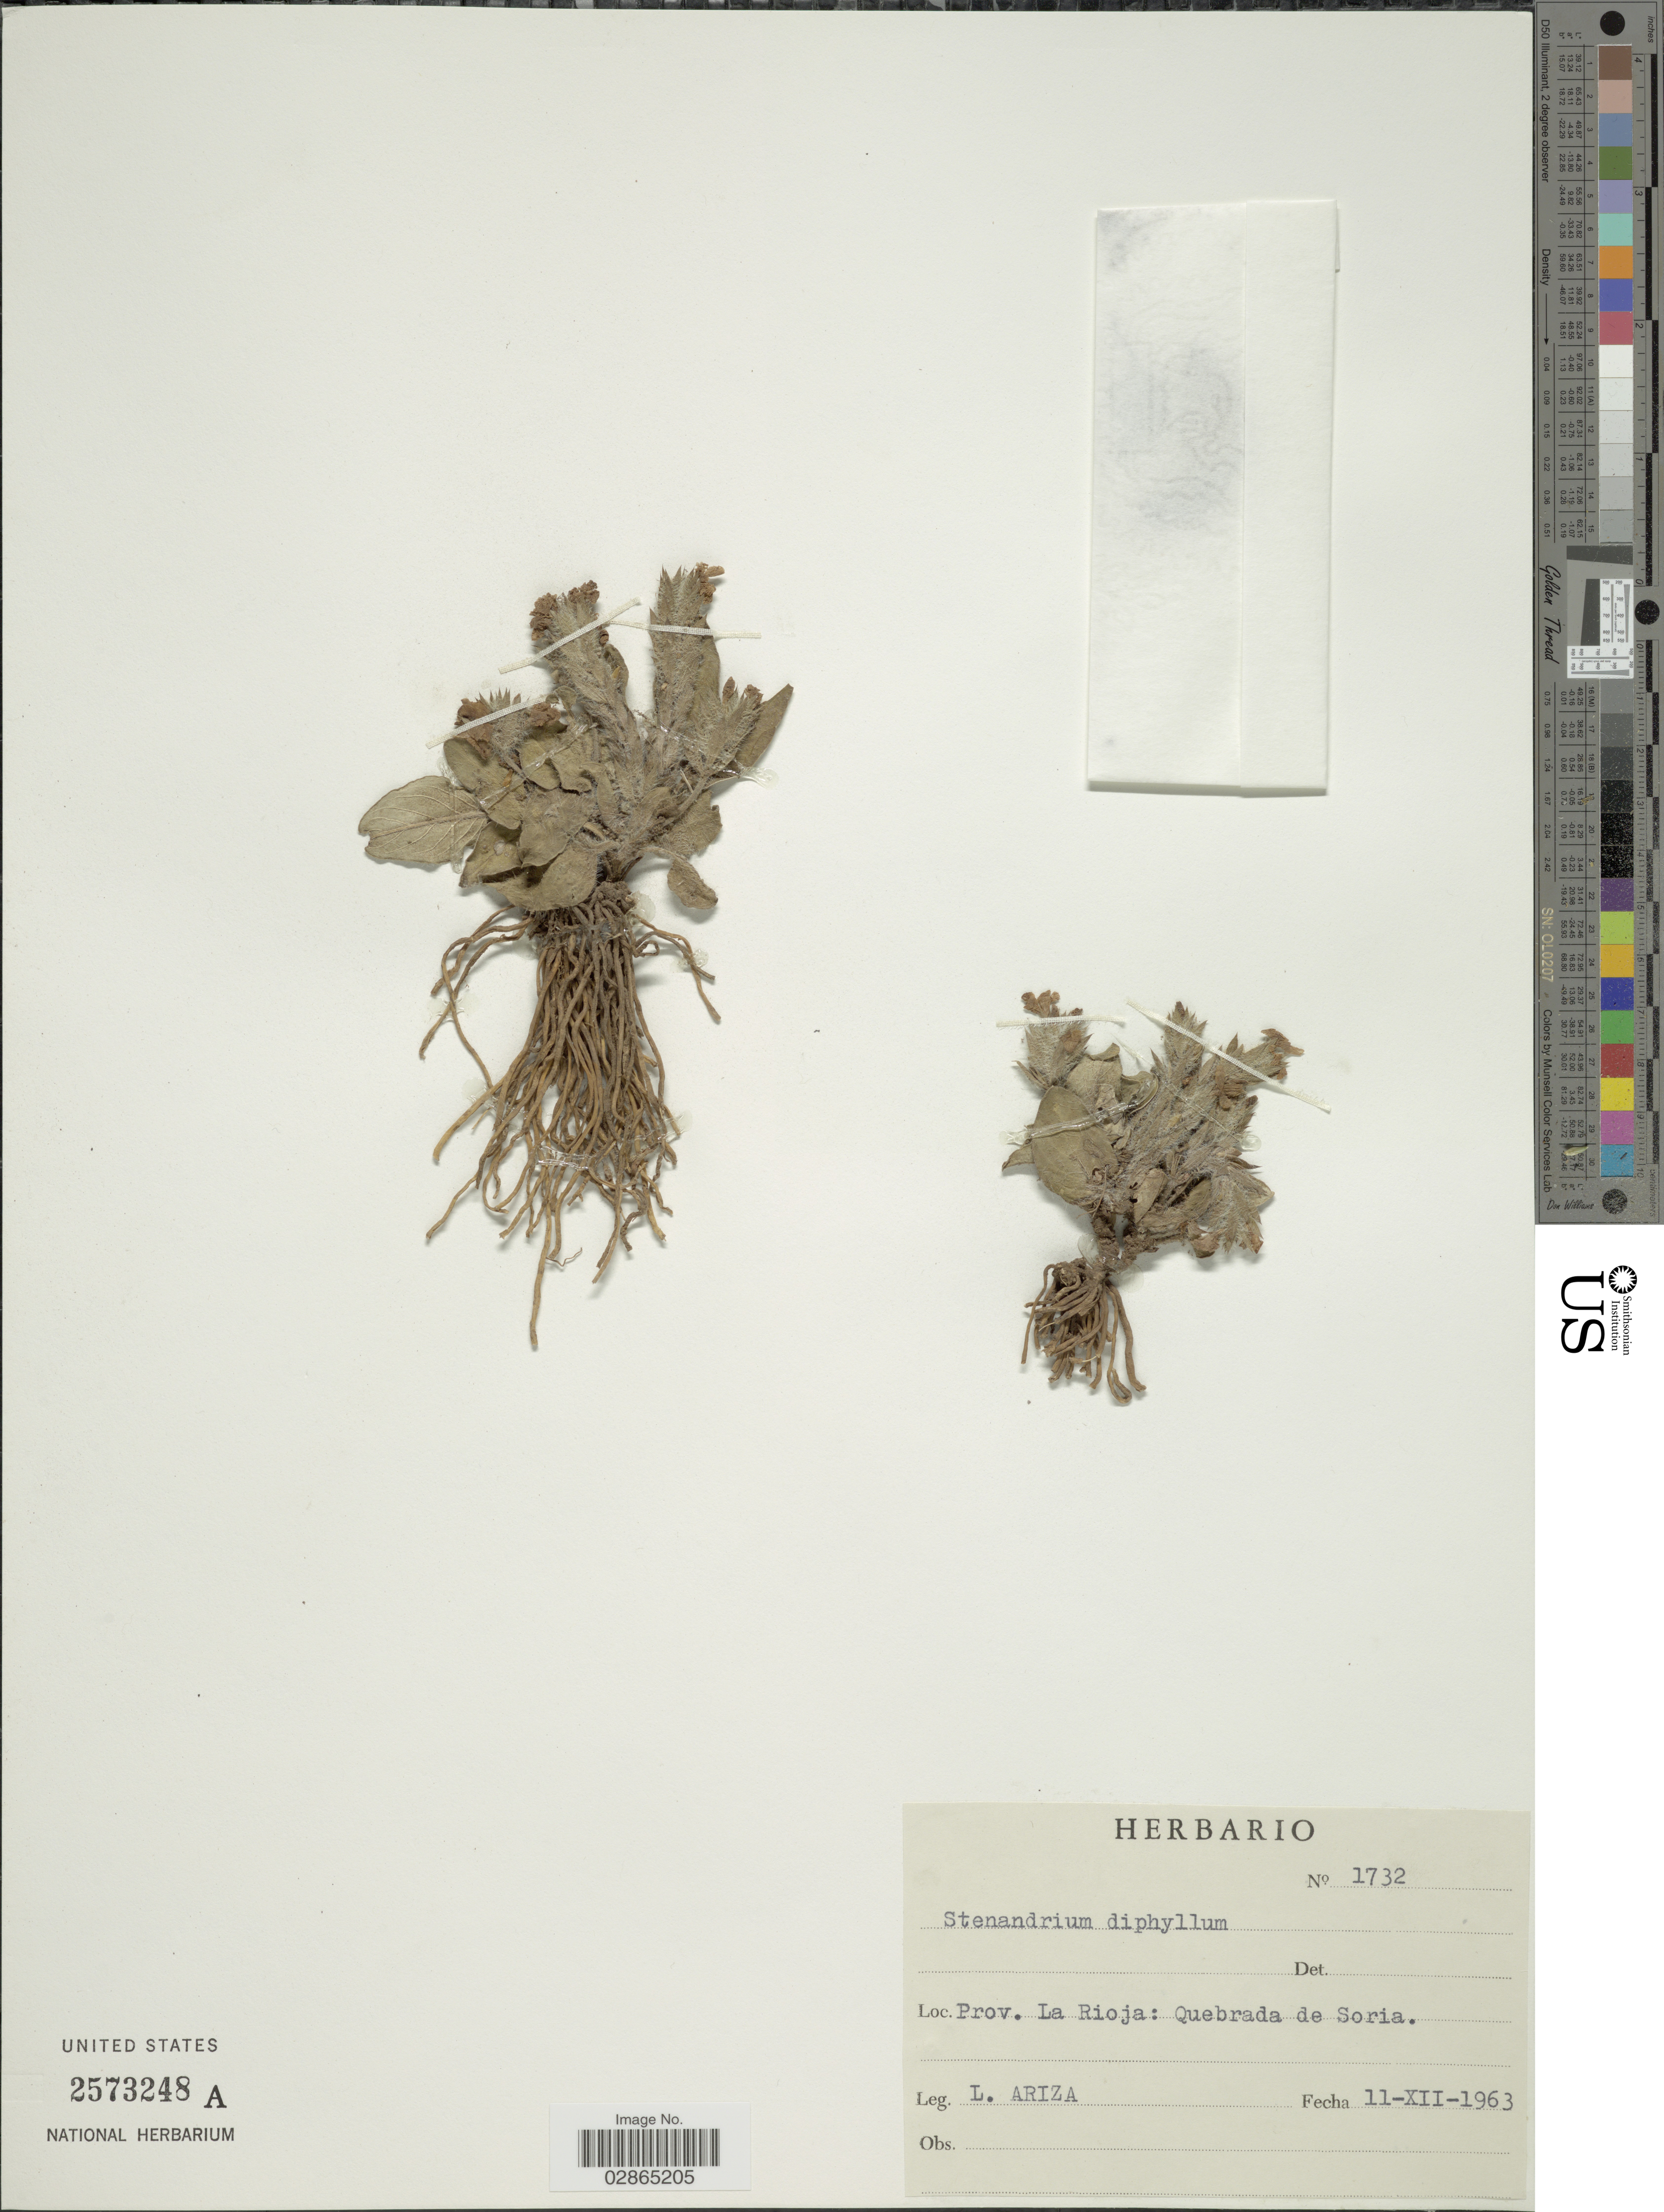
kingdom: Plantae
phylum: Tracheophyta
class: Magnoliopsida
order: Lamiales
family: Acanthaceae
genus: Stenandrium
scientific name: Stenandrium breviflorum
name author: Bridar.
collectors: L. Ariza-Espinar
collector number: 1732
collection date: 1963-12-11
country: Argentina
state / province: La Rioja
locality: Prov. la Rioja: Quebrada de Soria.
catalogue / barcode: US 2573248A